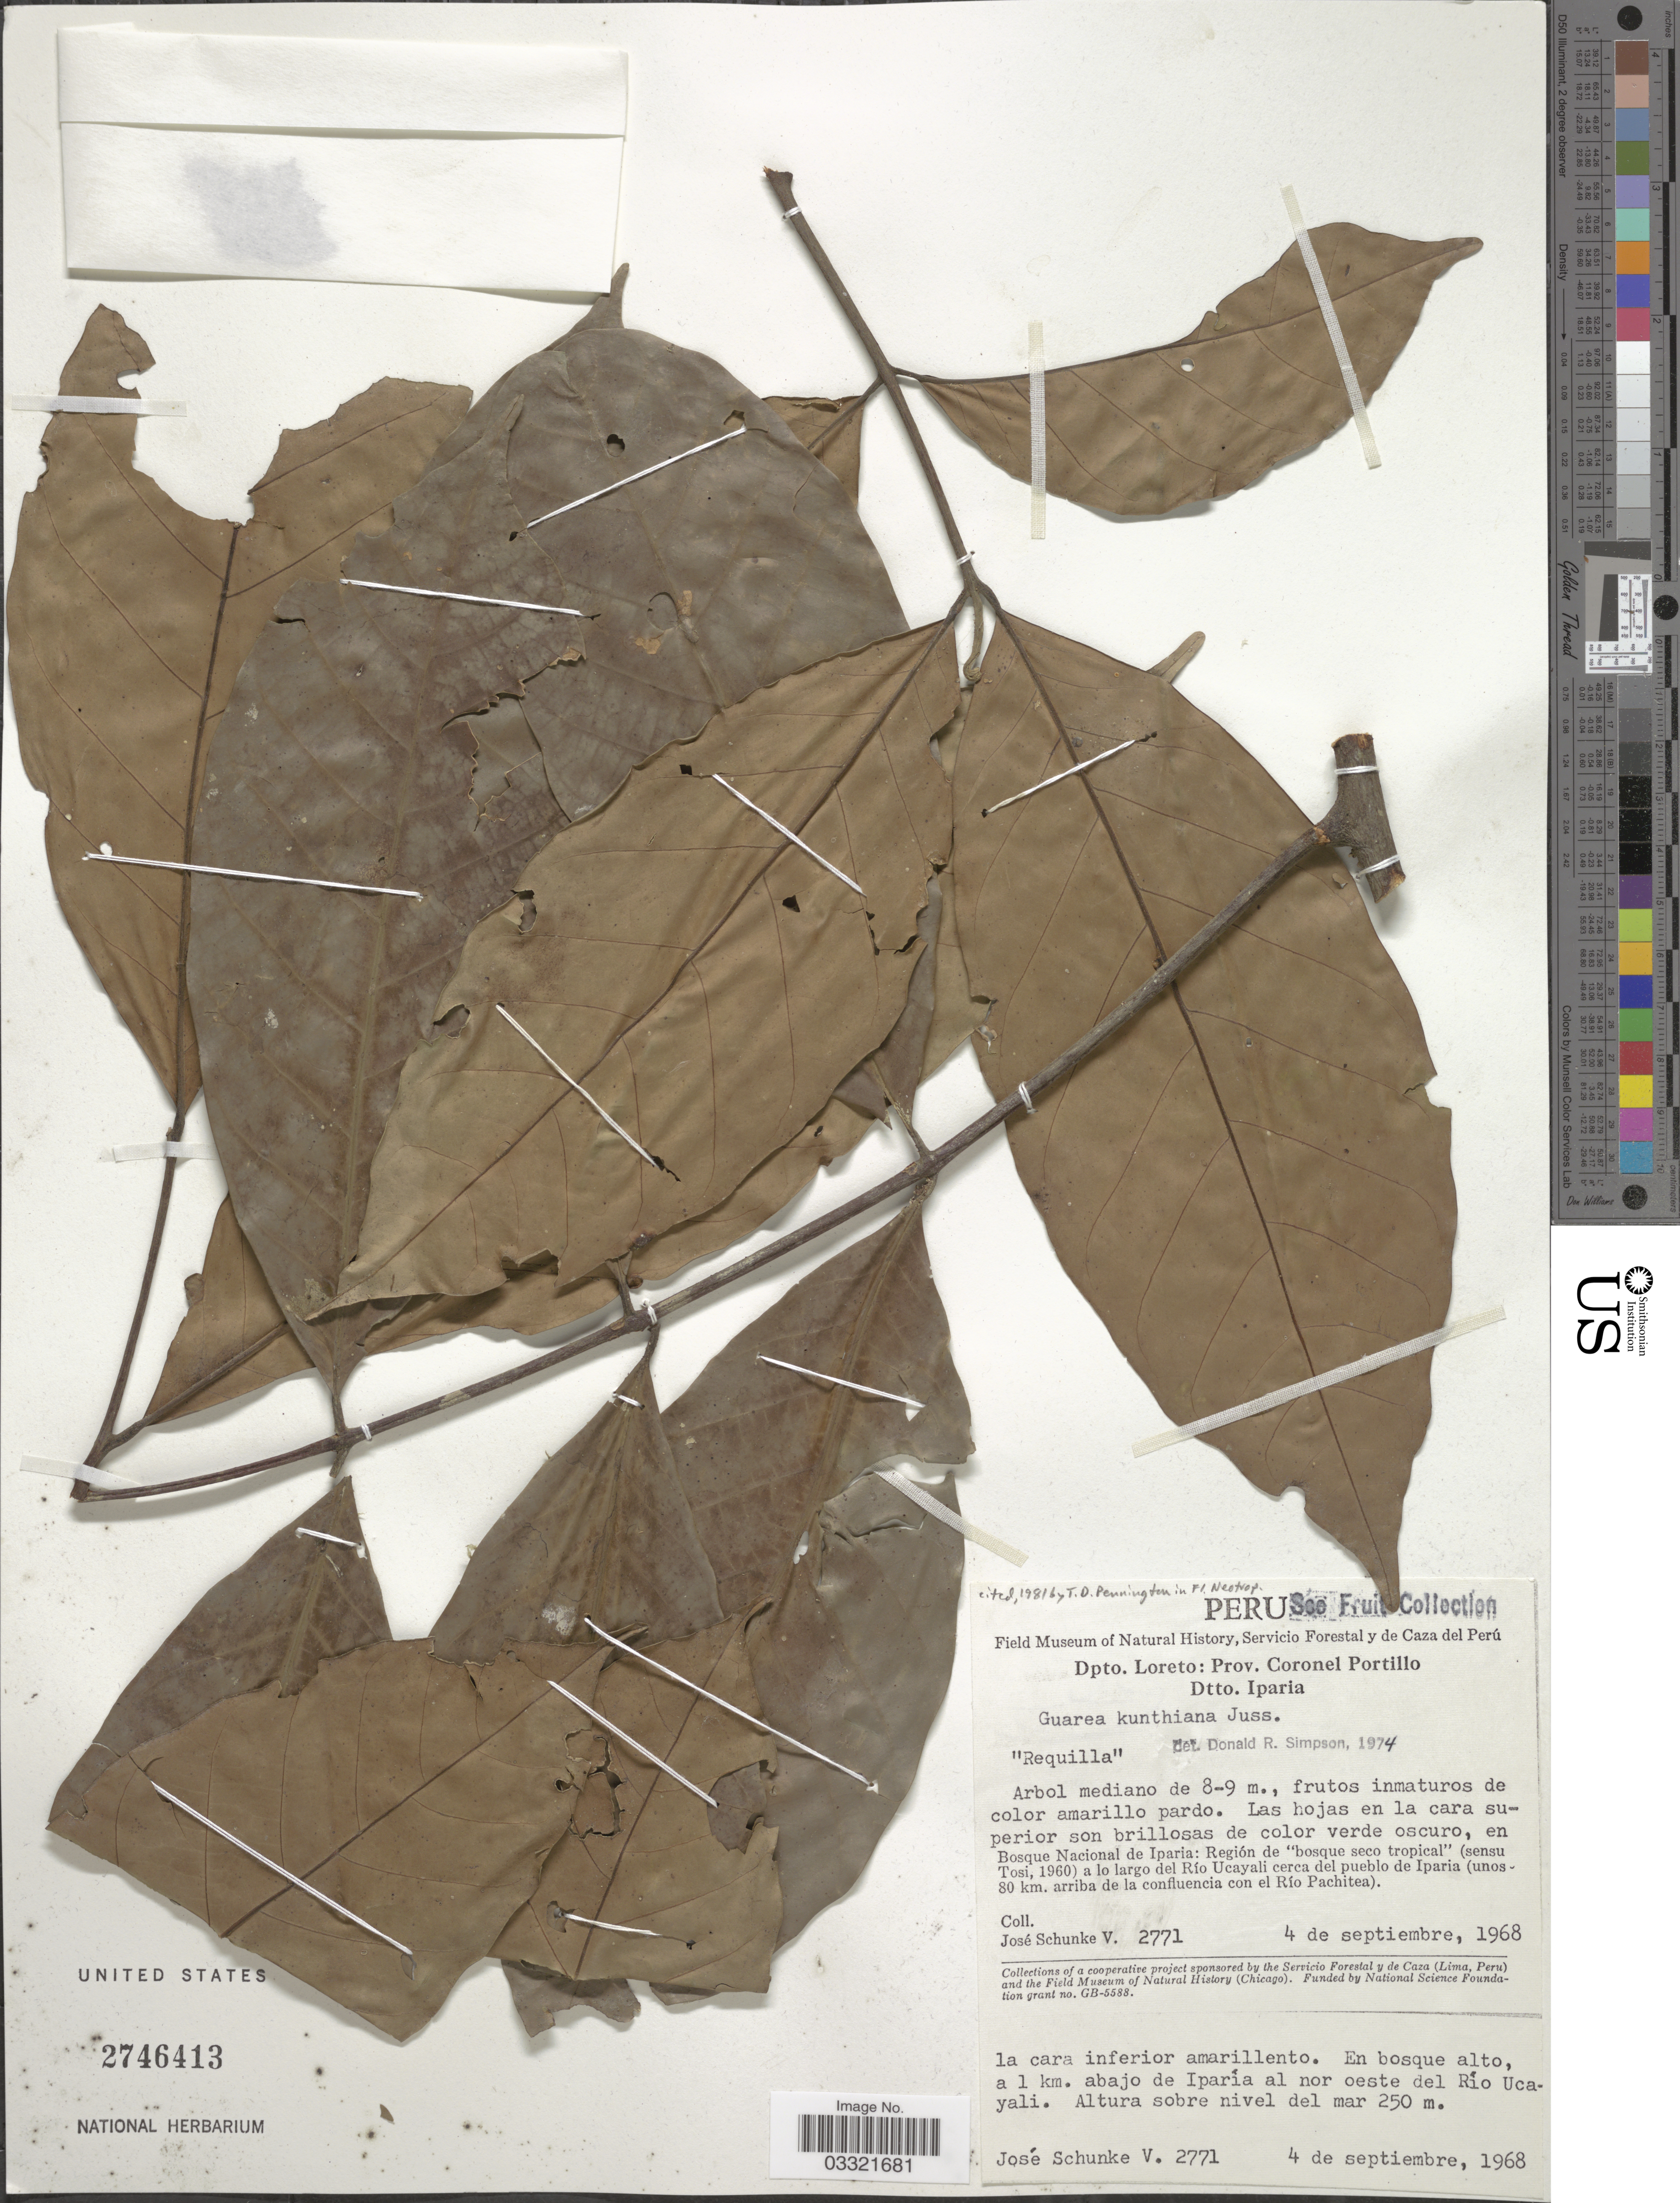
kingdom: Plantae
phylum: Tracheophyta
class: Magnoliopsida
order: Sapindales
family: Meliaceae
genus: Guarea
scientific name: Guarea kunthiana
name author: A. Juss.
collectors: J. Schunke Vigo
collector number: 2771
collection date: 1968-09-04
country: Peru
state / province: Loreto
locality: Dpto. Loreto: Prov. Coronel Portillo. Dtto. Iparia. Bosque Nacional de Iparia: Región de "bosque seco tropical" (sensu Tosi, 1960) a lo largo del Río Ucayali cerca del pueblo de Iparia (a unos 80 km. arriba de la confluencia con el Río Pachitea). A 1 km. abajo de Iparía al nor oeste del Río Ucayali.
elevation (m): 250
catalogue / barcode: US 2746413